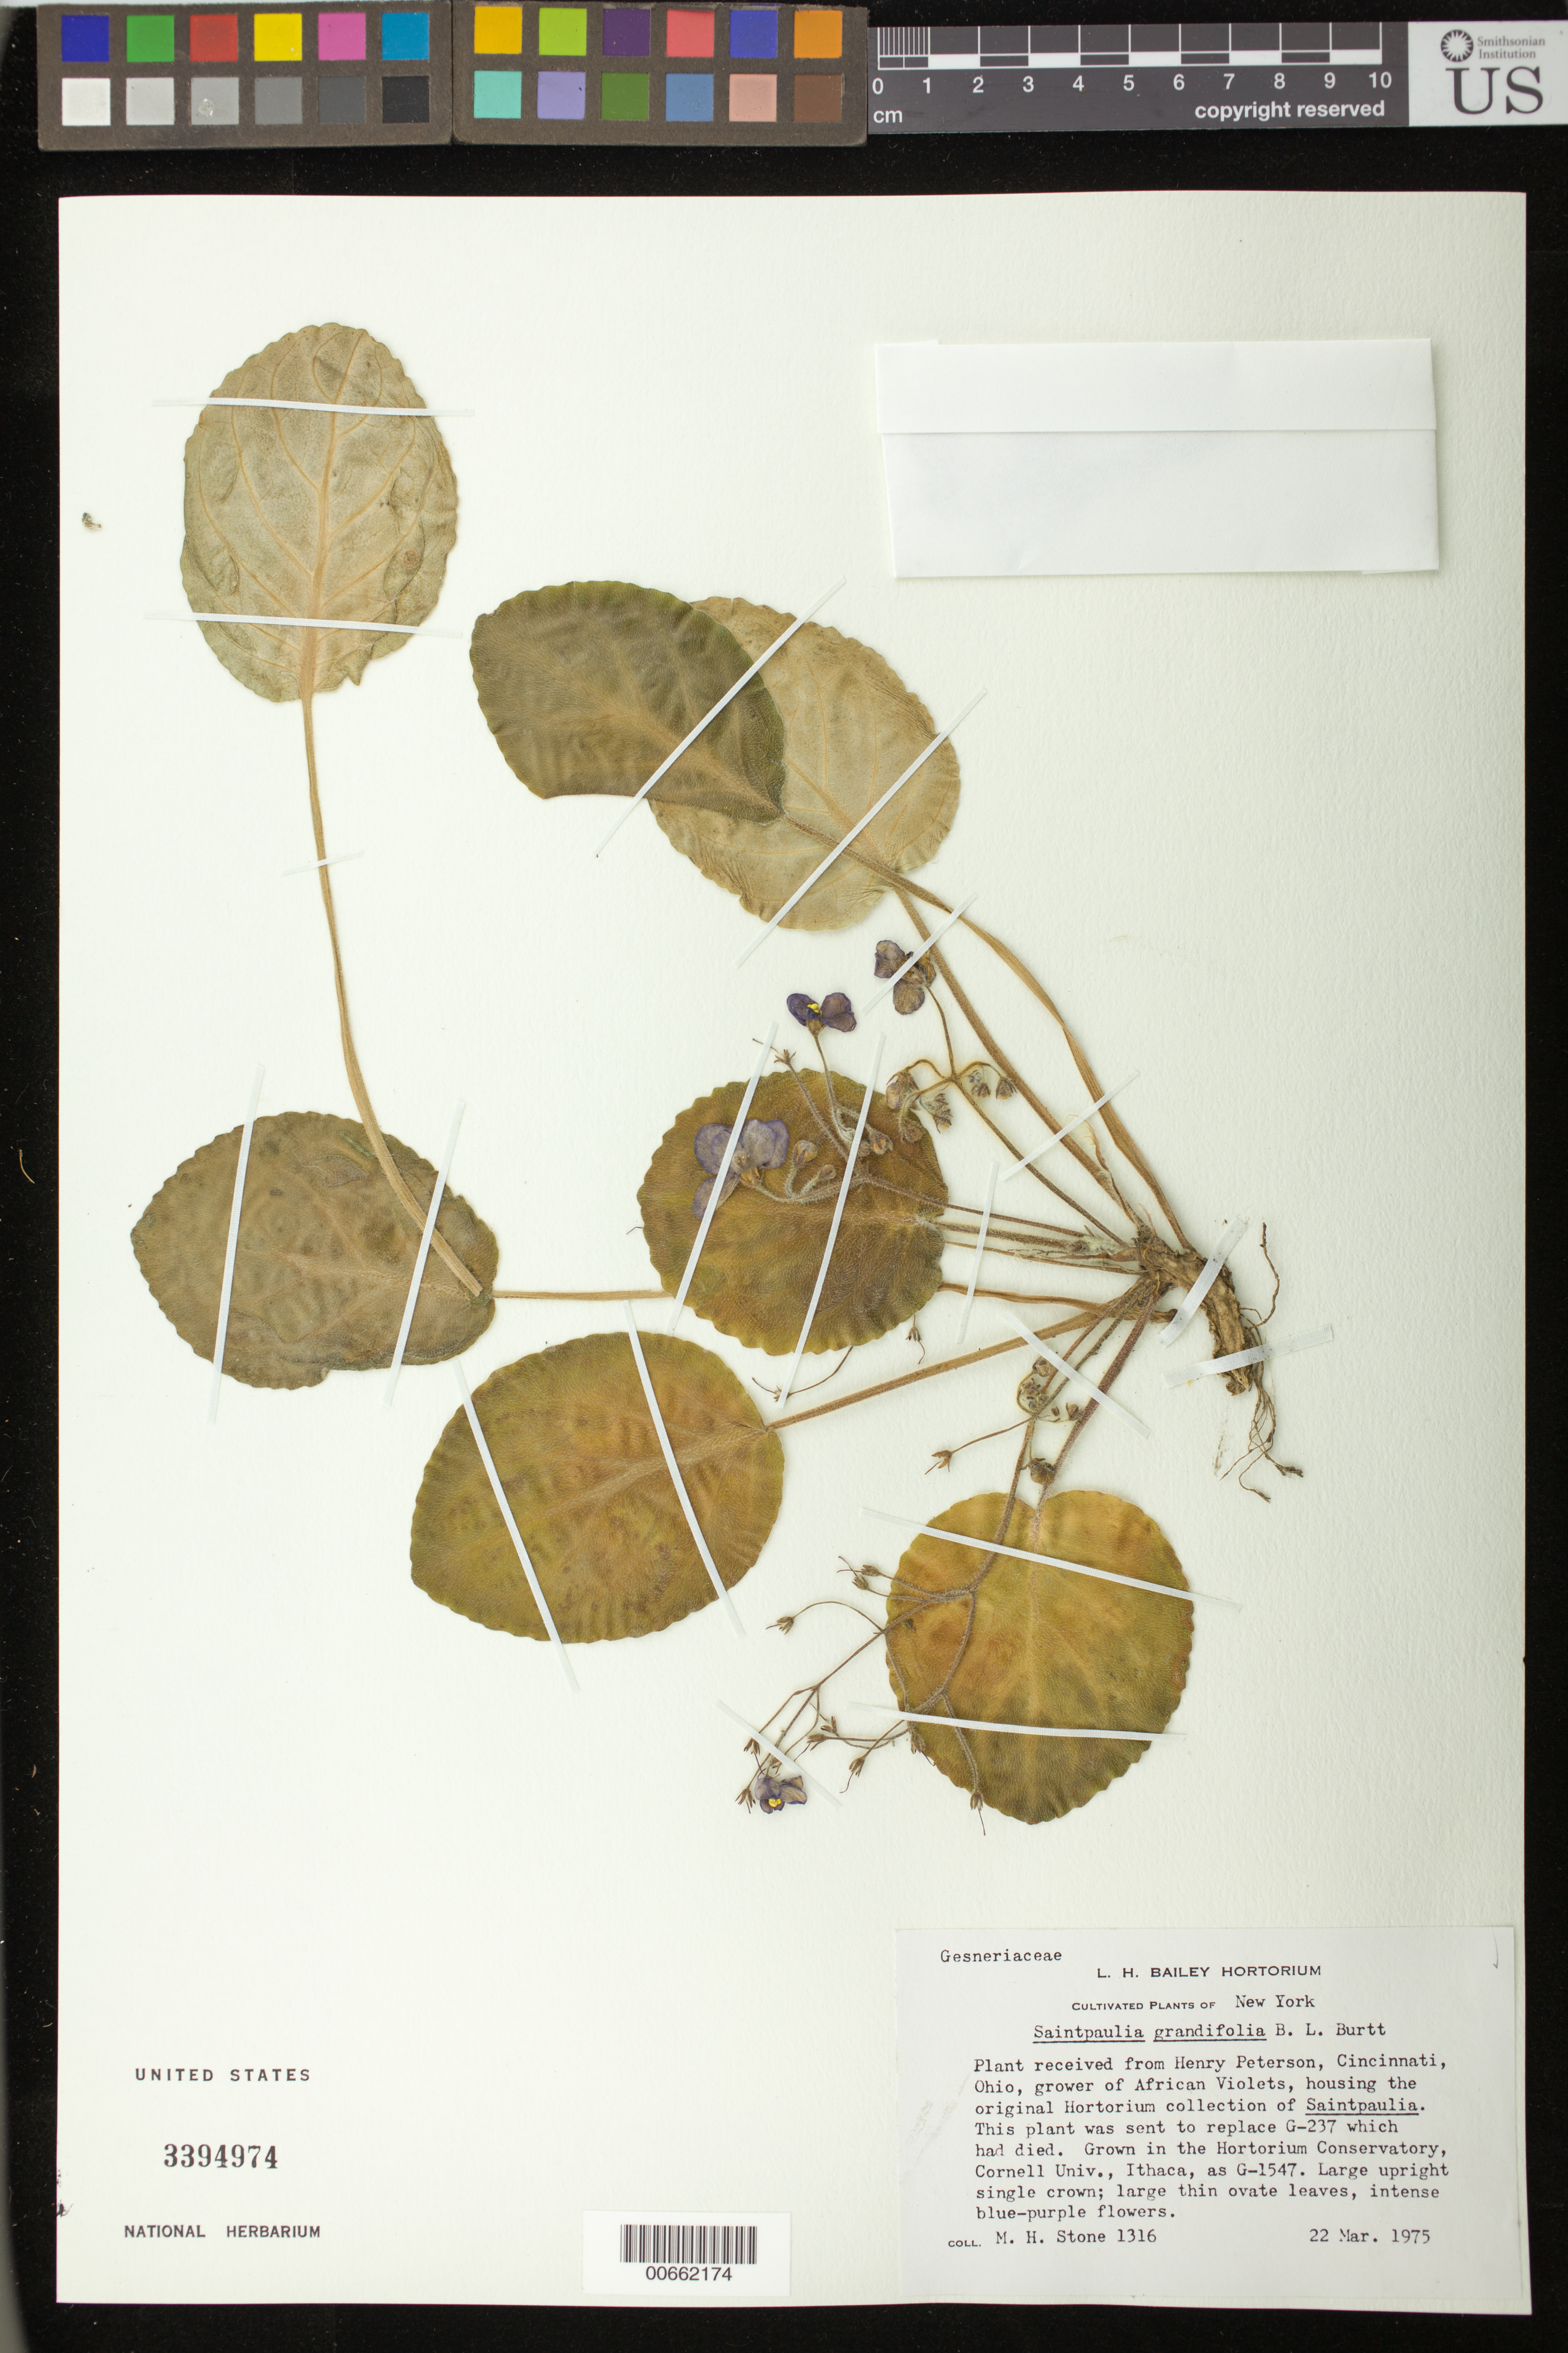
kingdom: Plantae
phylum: Tracheophyta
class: Magnoliopsida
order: Lamiales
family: Gesneriaceae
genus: Streptocarpus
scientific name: Streptocarpus ionanthus subsp. grandifolius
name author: (B.L. Burtt) Christenh.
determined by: Skog, Laurence E.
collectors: M. Stone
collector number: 1316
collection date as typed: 22 Mar 1975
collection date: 1975-03-22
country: United States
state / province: New York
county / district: Tompkins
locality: Cornell Univ.: Bailey Hortorium.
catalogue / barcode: US 3394974